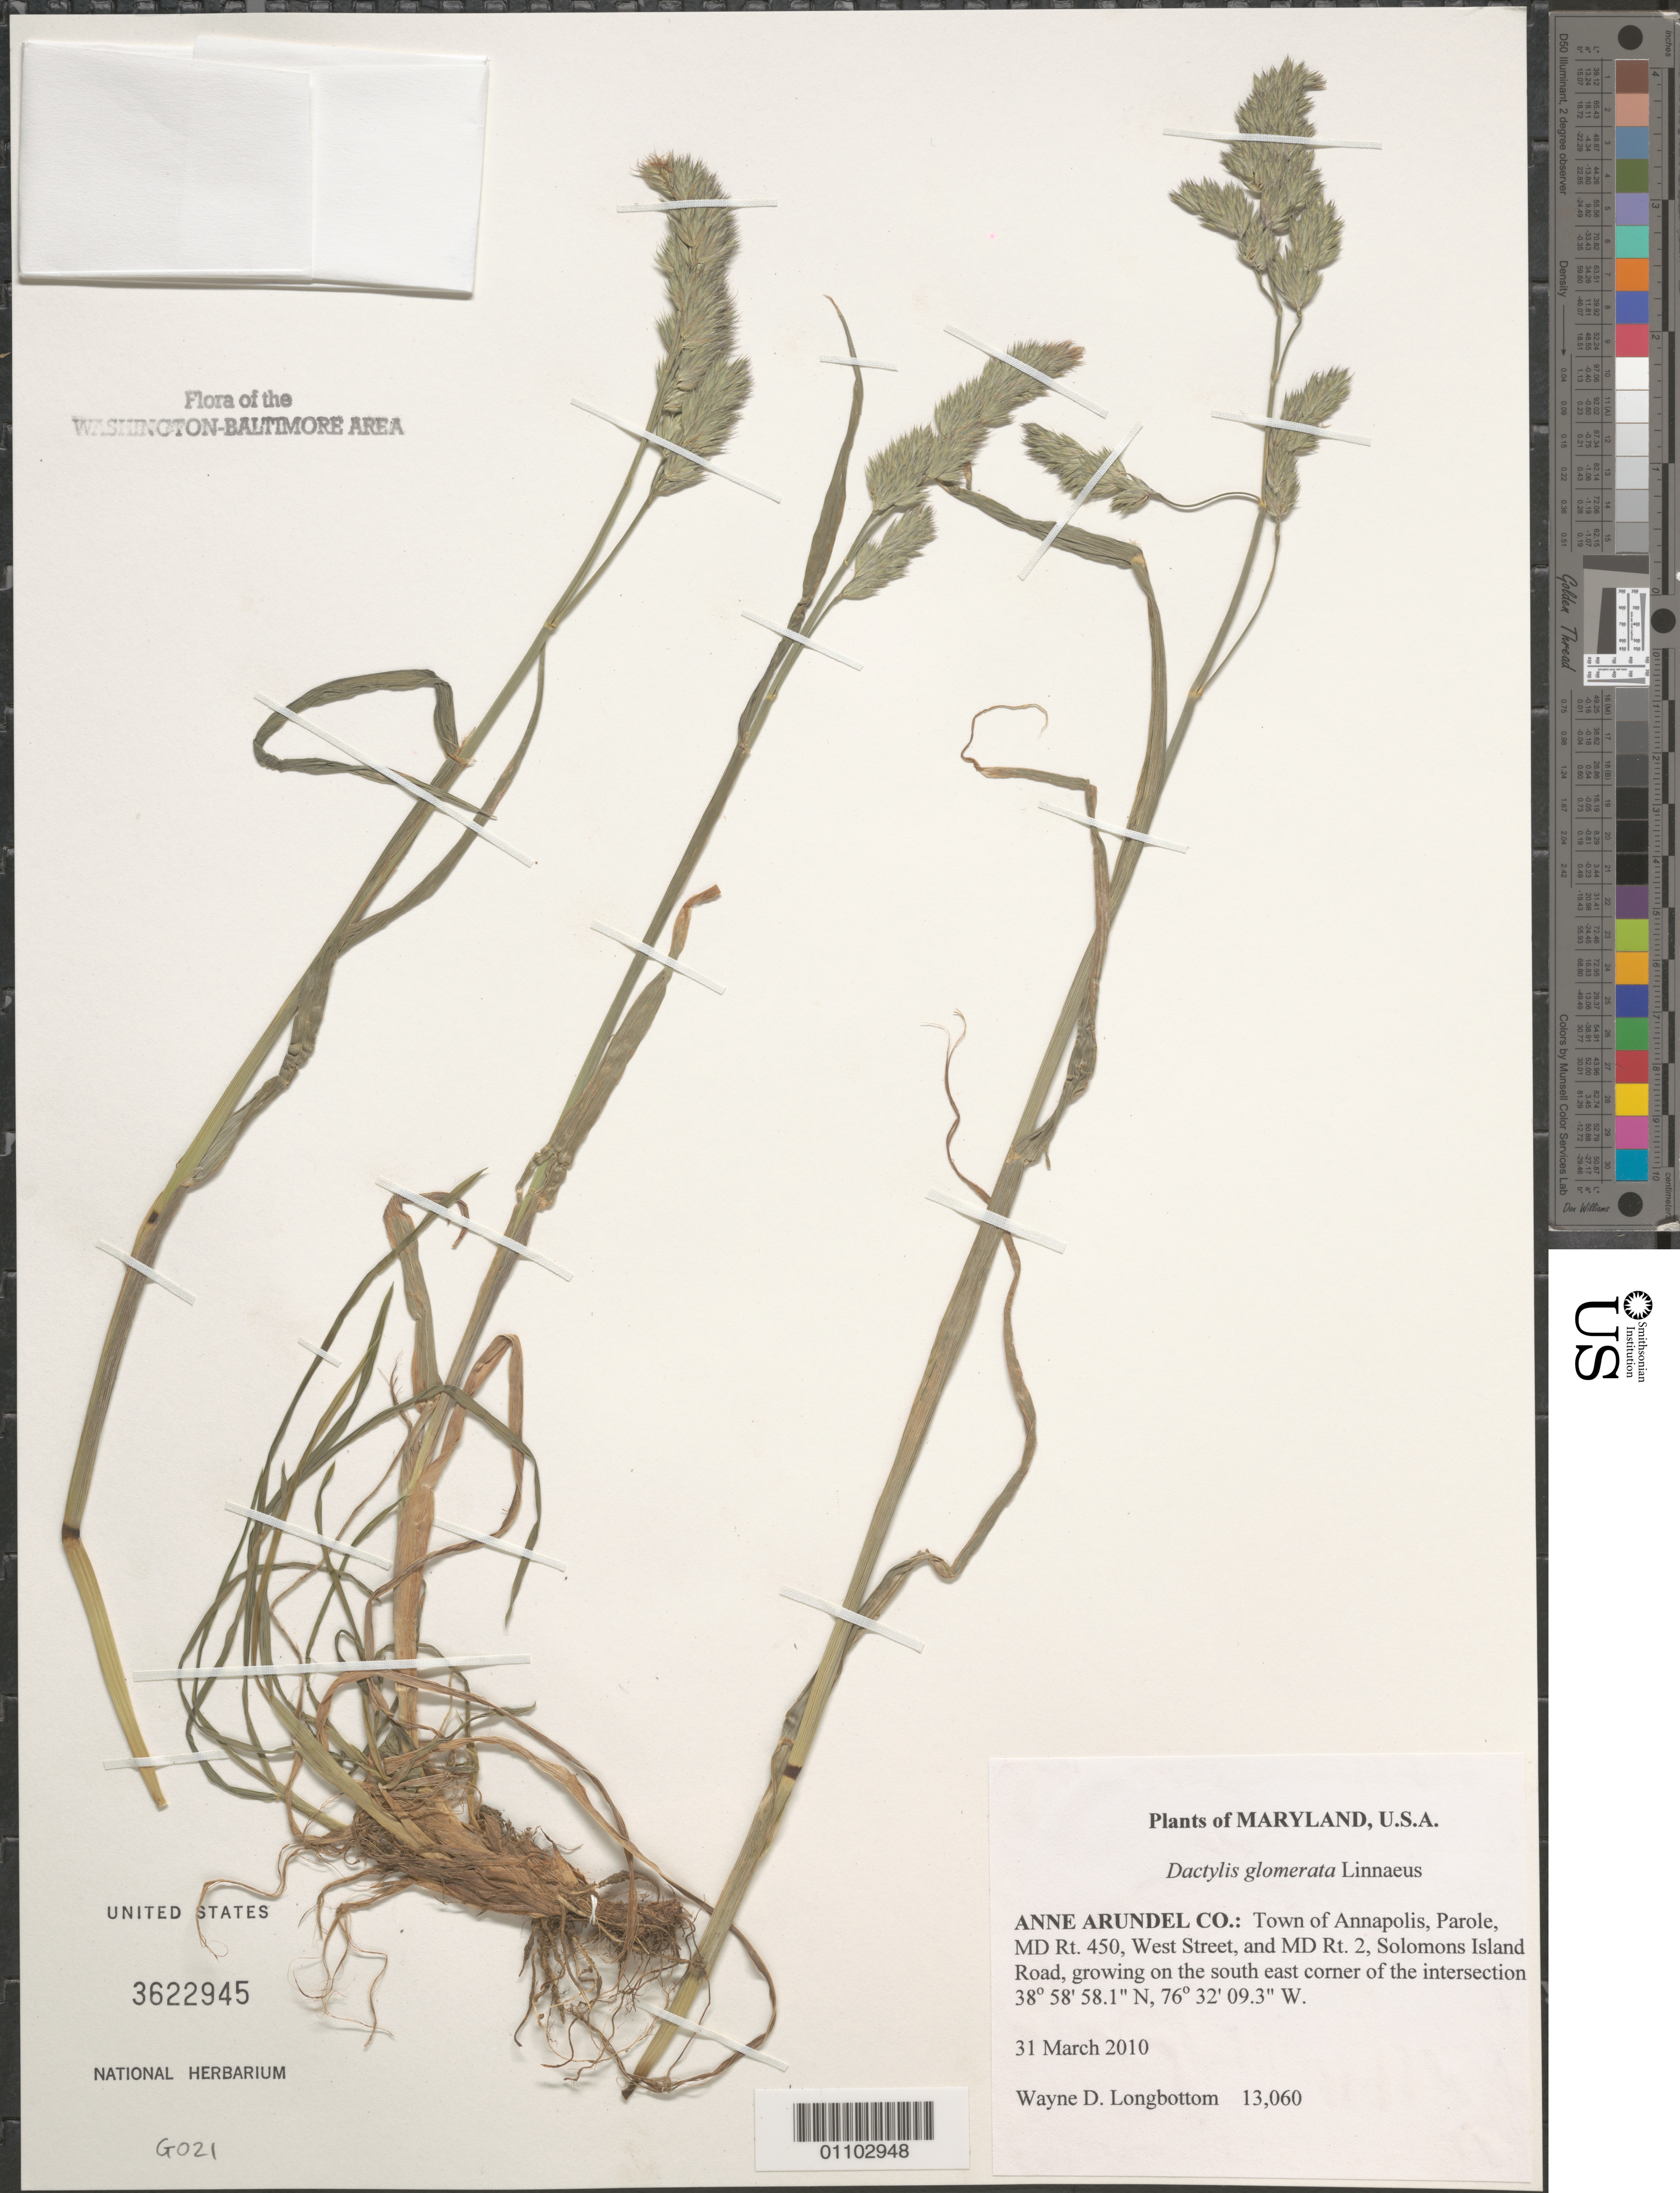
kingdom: Plantae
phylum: Tracheophyta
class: Liliopsida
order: Poales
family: Poaceae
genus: Dactylis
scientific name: Dactylis glomerata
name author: L.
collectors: W. D. Longbottom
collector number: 13060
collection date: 2010-03-31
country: United States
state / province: Maryland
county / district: Anne Arundel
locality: Town of Annapolis, Parole, MD Rt. 450, West Street, and MD Rt. 2, Solomons Island Road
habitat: Growing on the south east corner of the intersection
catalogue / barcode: US 3622945